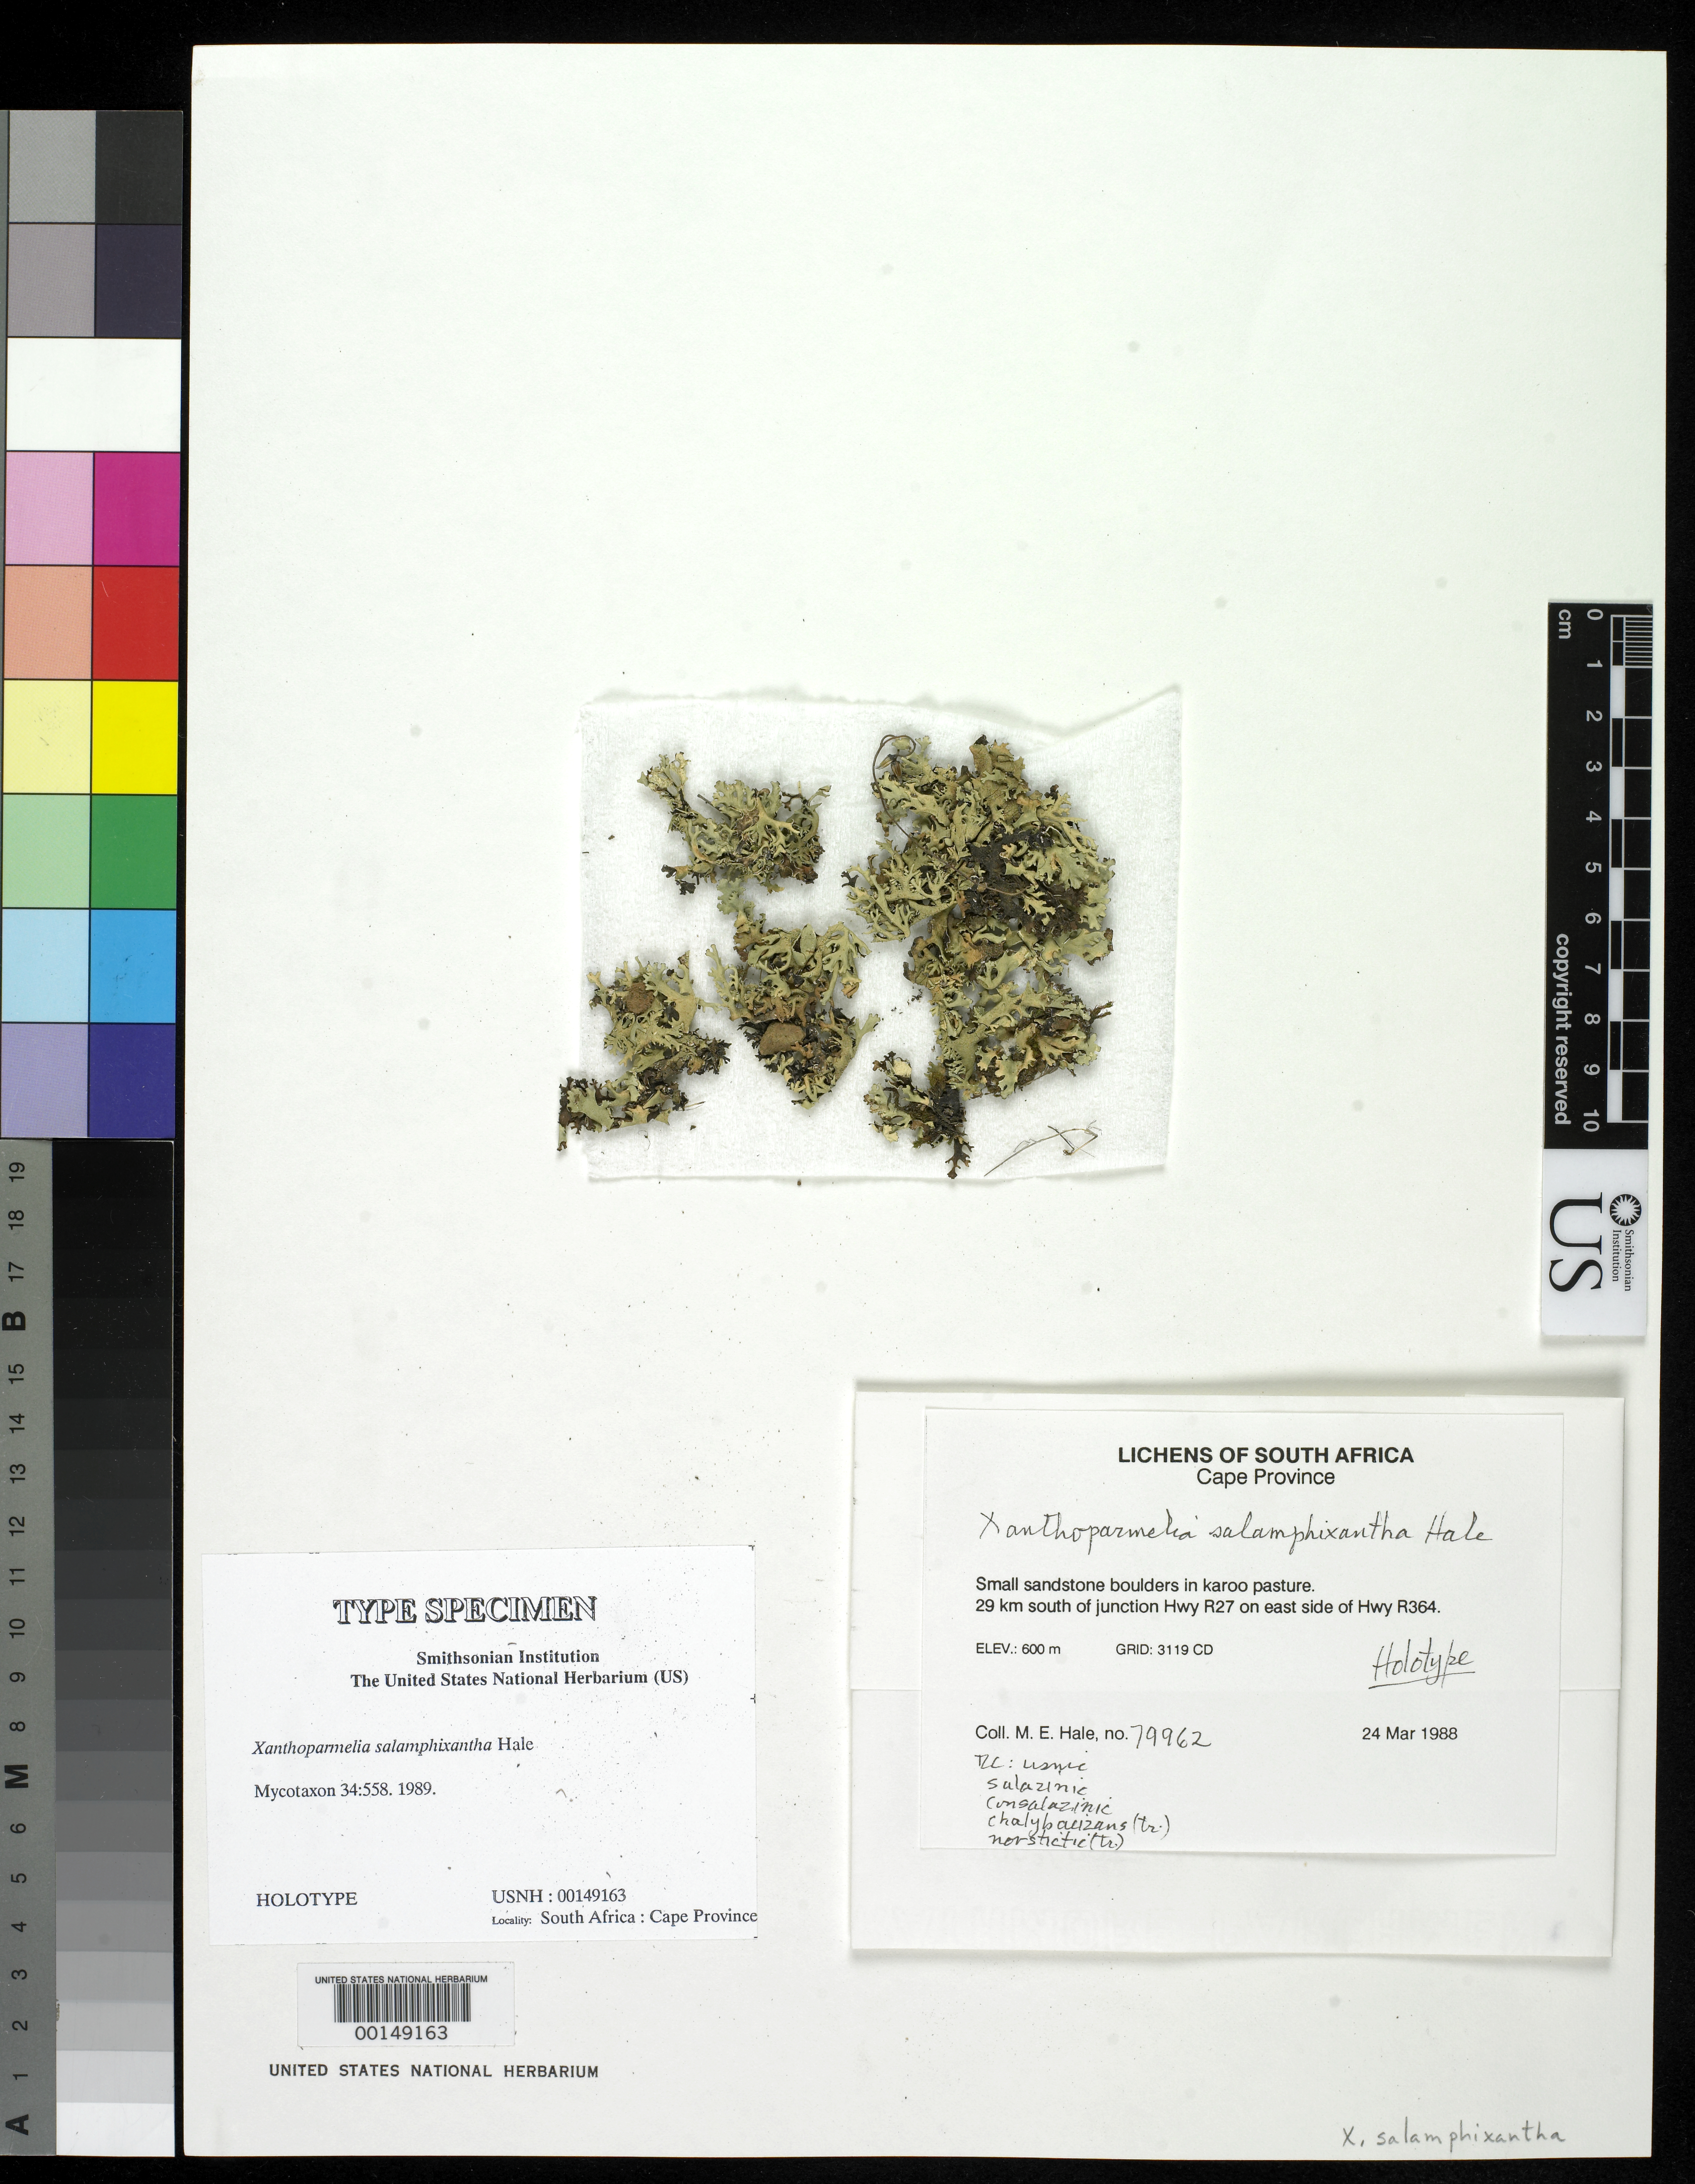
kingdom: Fungi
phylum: Ascomycota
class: Lecanoromycetes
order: Lecanorales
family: Parmeliaceae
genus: Xanthoparmelia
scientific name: Xanthoparmelia salamphixantha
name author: Hale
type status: Holotype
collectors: M. Hale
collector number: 79962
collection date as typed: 24 Mar 1988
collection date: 1988-03-24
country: South Africa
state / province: Northern Cape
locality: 29 km S of junction Hwy R27 on E side of Hwy R364, Grid 3119 CD, small sandstone boulders in Karoo pasture.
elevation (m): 600